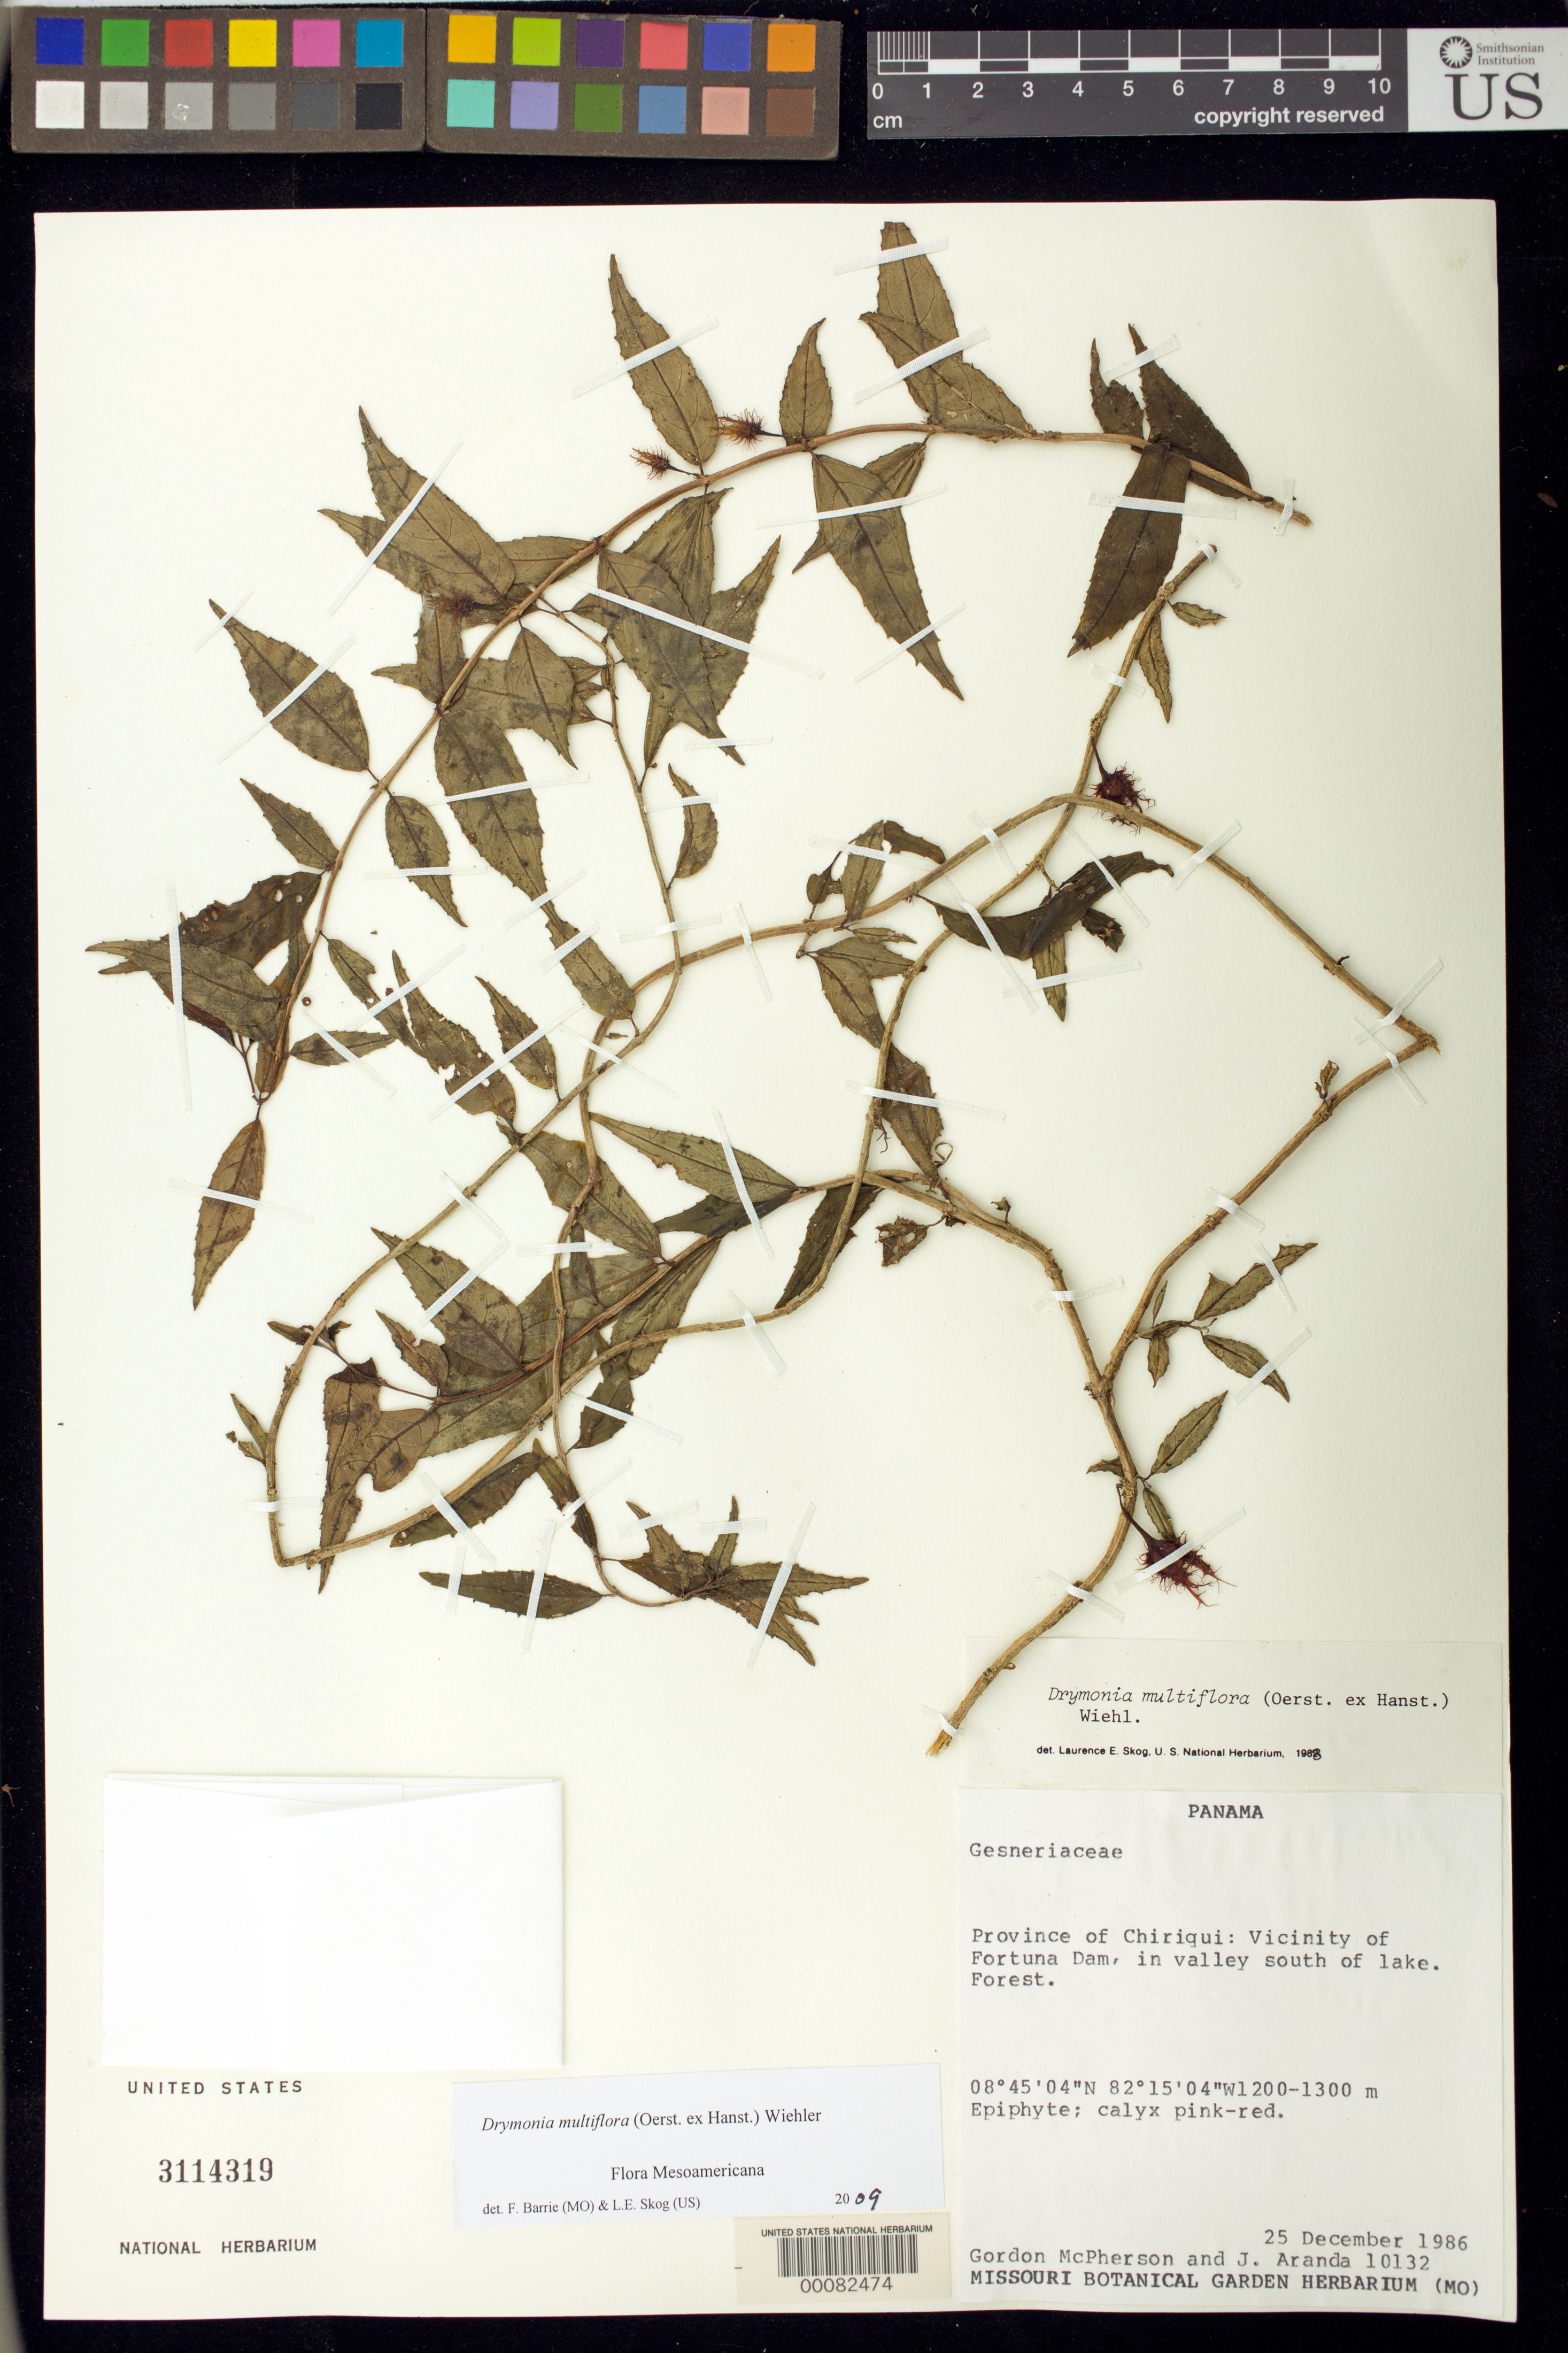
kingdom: Plantae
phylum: Tracheophyta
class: Magnoliopsida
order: Lamiales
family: Gesneriaceae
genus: Drymonia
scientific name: Drymonia multiflora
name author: (Oerst. ex Hanst.) Wiehler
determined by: Skog, Laurence E.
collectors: G. D. McPherson & J. Aranda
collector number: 10132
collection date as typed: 25 Dec 1986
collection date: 1986-12-25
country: Panama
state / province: Chiriquí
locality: Vicinity of Fortuna Dam, in valley south of lake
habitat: Forest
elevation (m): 1200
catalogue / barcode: US 3114319